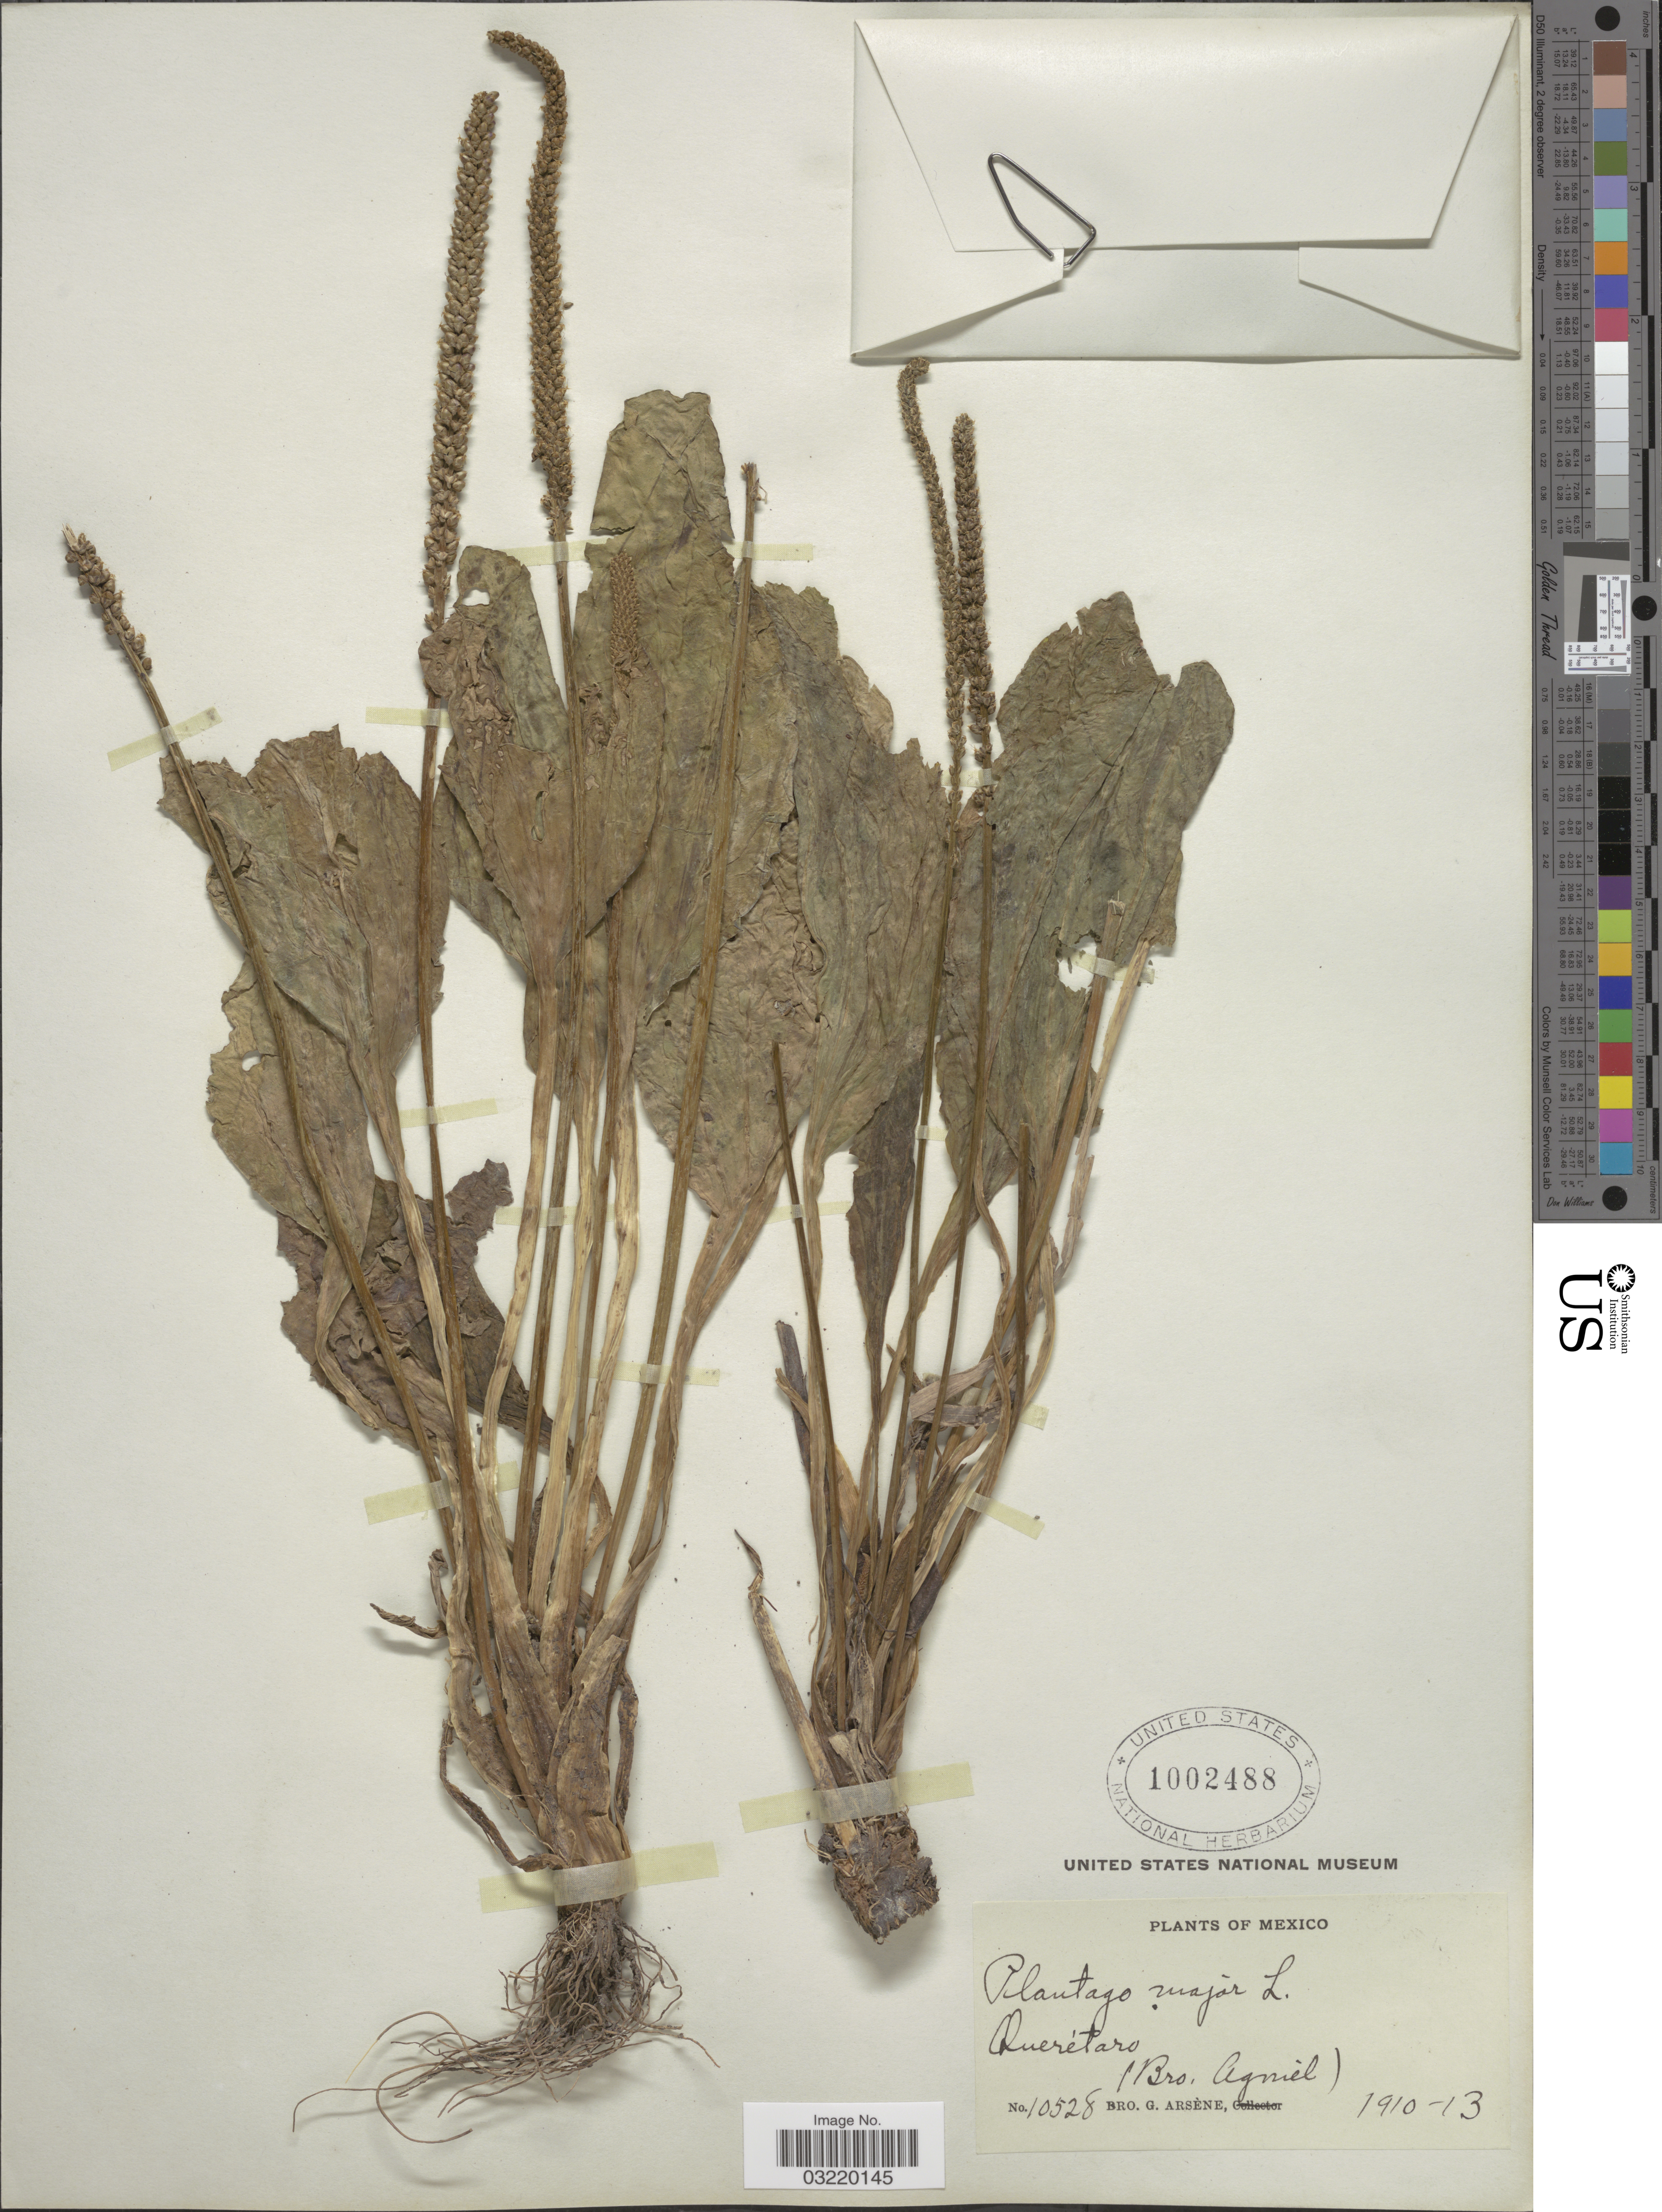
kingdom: Plantae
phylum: Tracheophyta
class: Magnoliopsida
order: Lamiales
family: Plantaginaceae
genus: Plantago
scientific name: Plantago major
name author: L.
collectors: Bro. G. Arsène & Bro. Agniel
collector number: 10528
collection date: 1910/1913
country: Mexico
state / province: Querétaro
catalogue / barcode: US 1002488